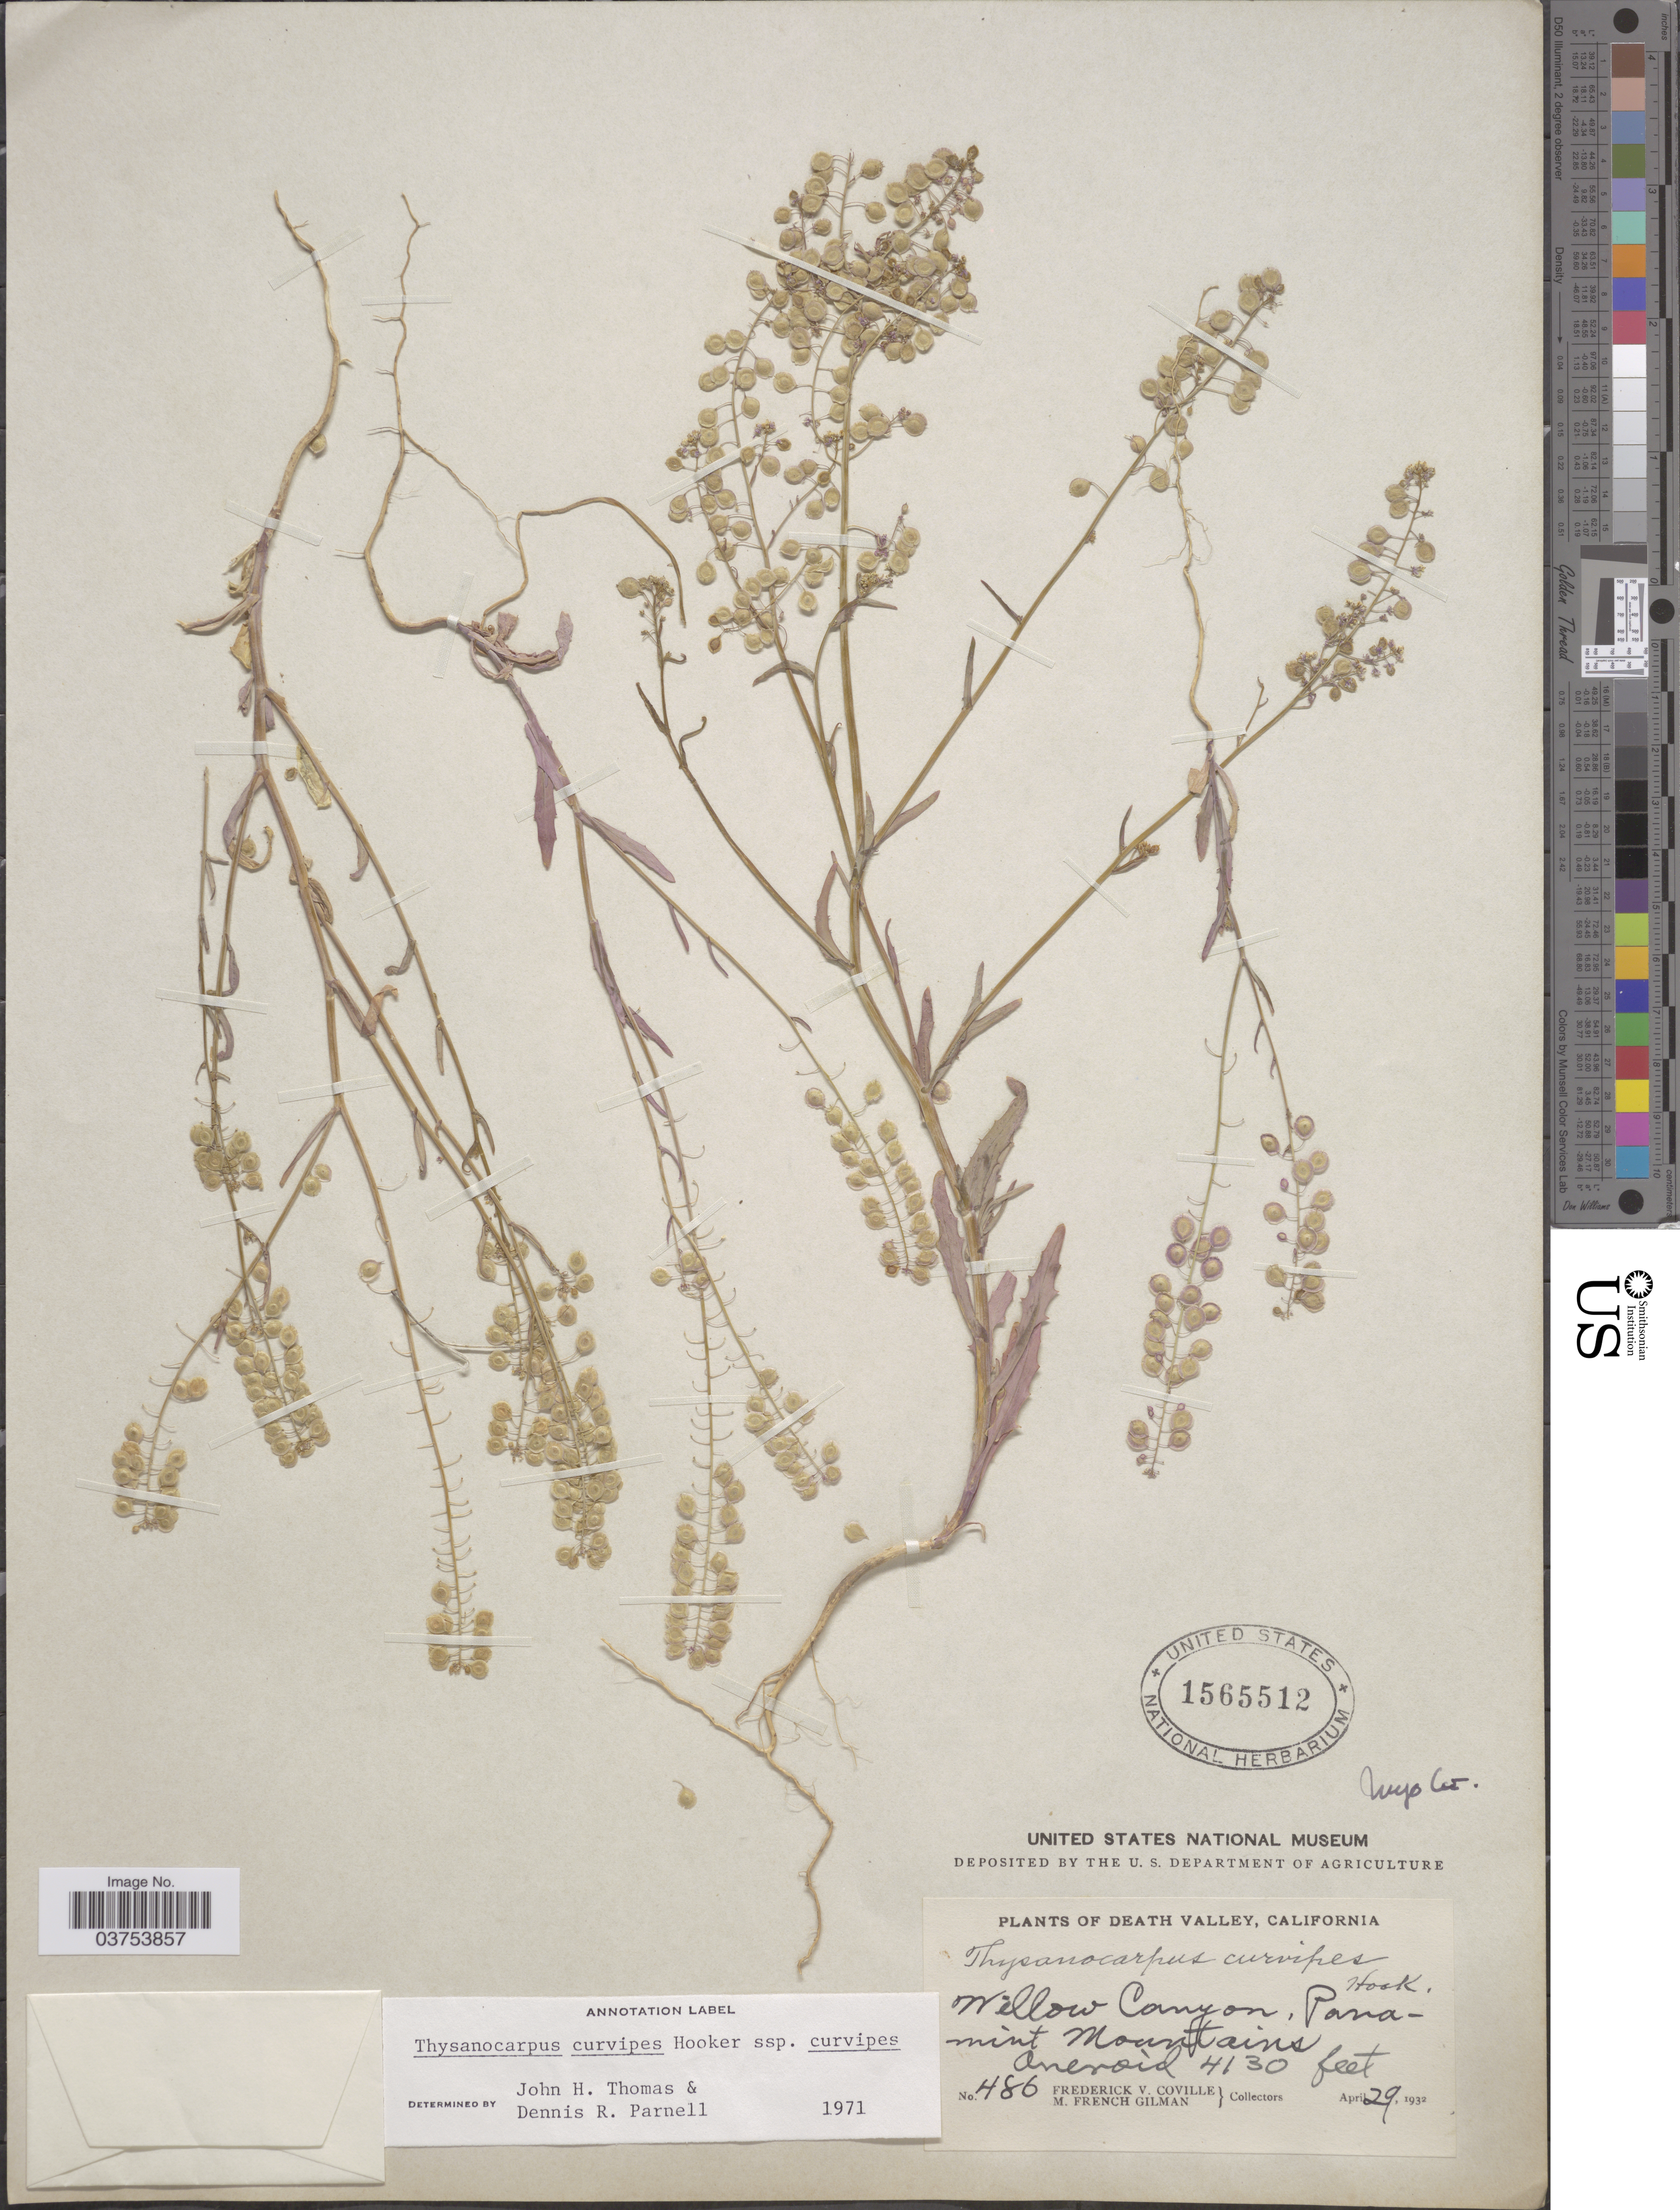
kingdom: Plantae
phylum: Tracheophyta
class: Magnoliopsida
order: Brassicales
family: Brassicaceae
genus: Thysanocarpus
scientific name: Thysanocarpus curvipes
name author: Hook.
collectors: F. V. Coville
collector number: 486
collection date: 1932-04-29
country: United States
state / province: California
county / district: Inyo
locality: Death Valley. Willow Canyon, Panamint Mountains Aneroid. Inyo Co.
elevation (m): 1259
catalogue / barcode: US 1565512